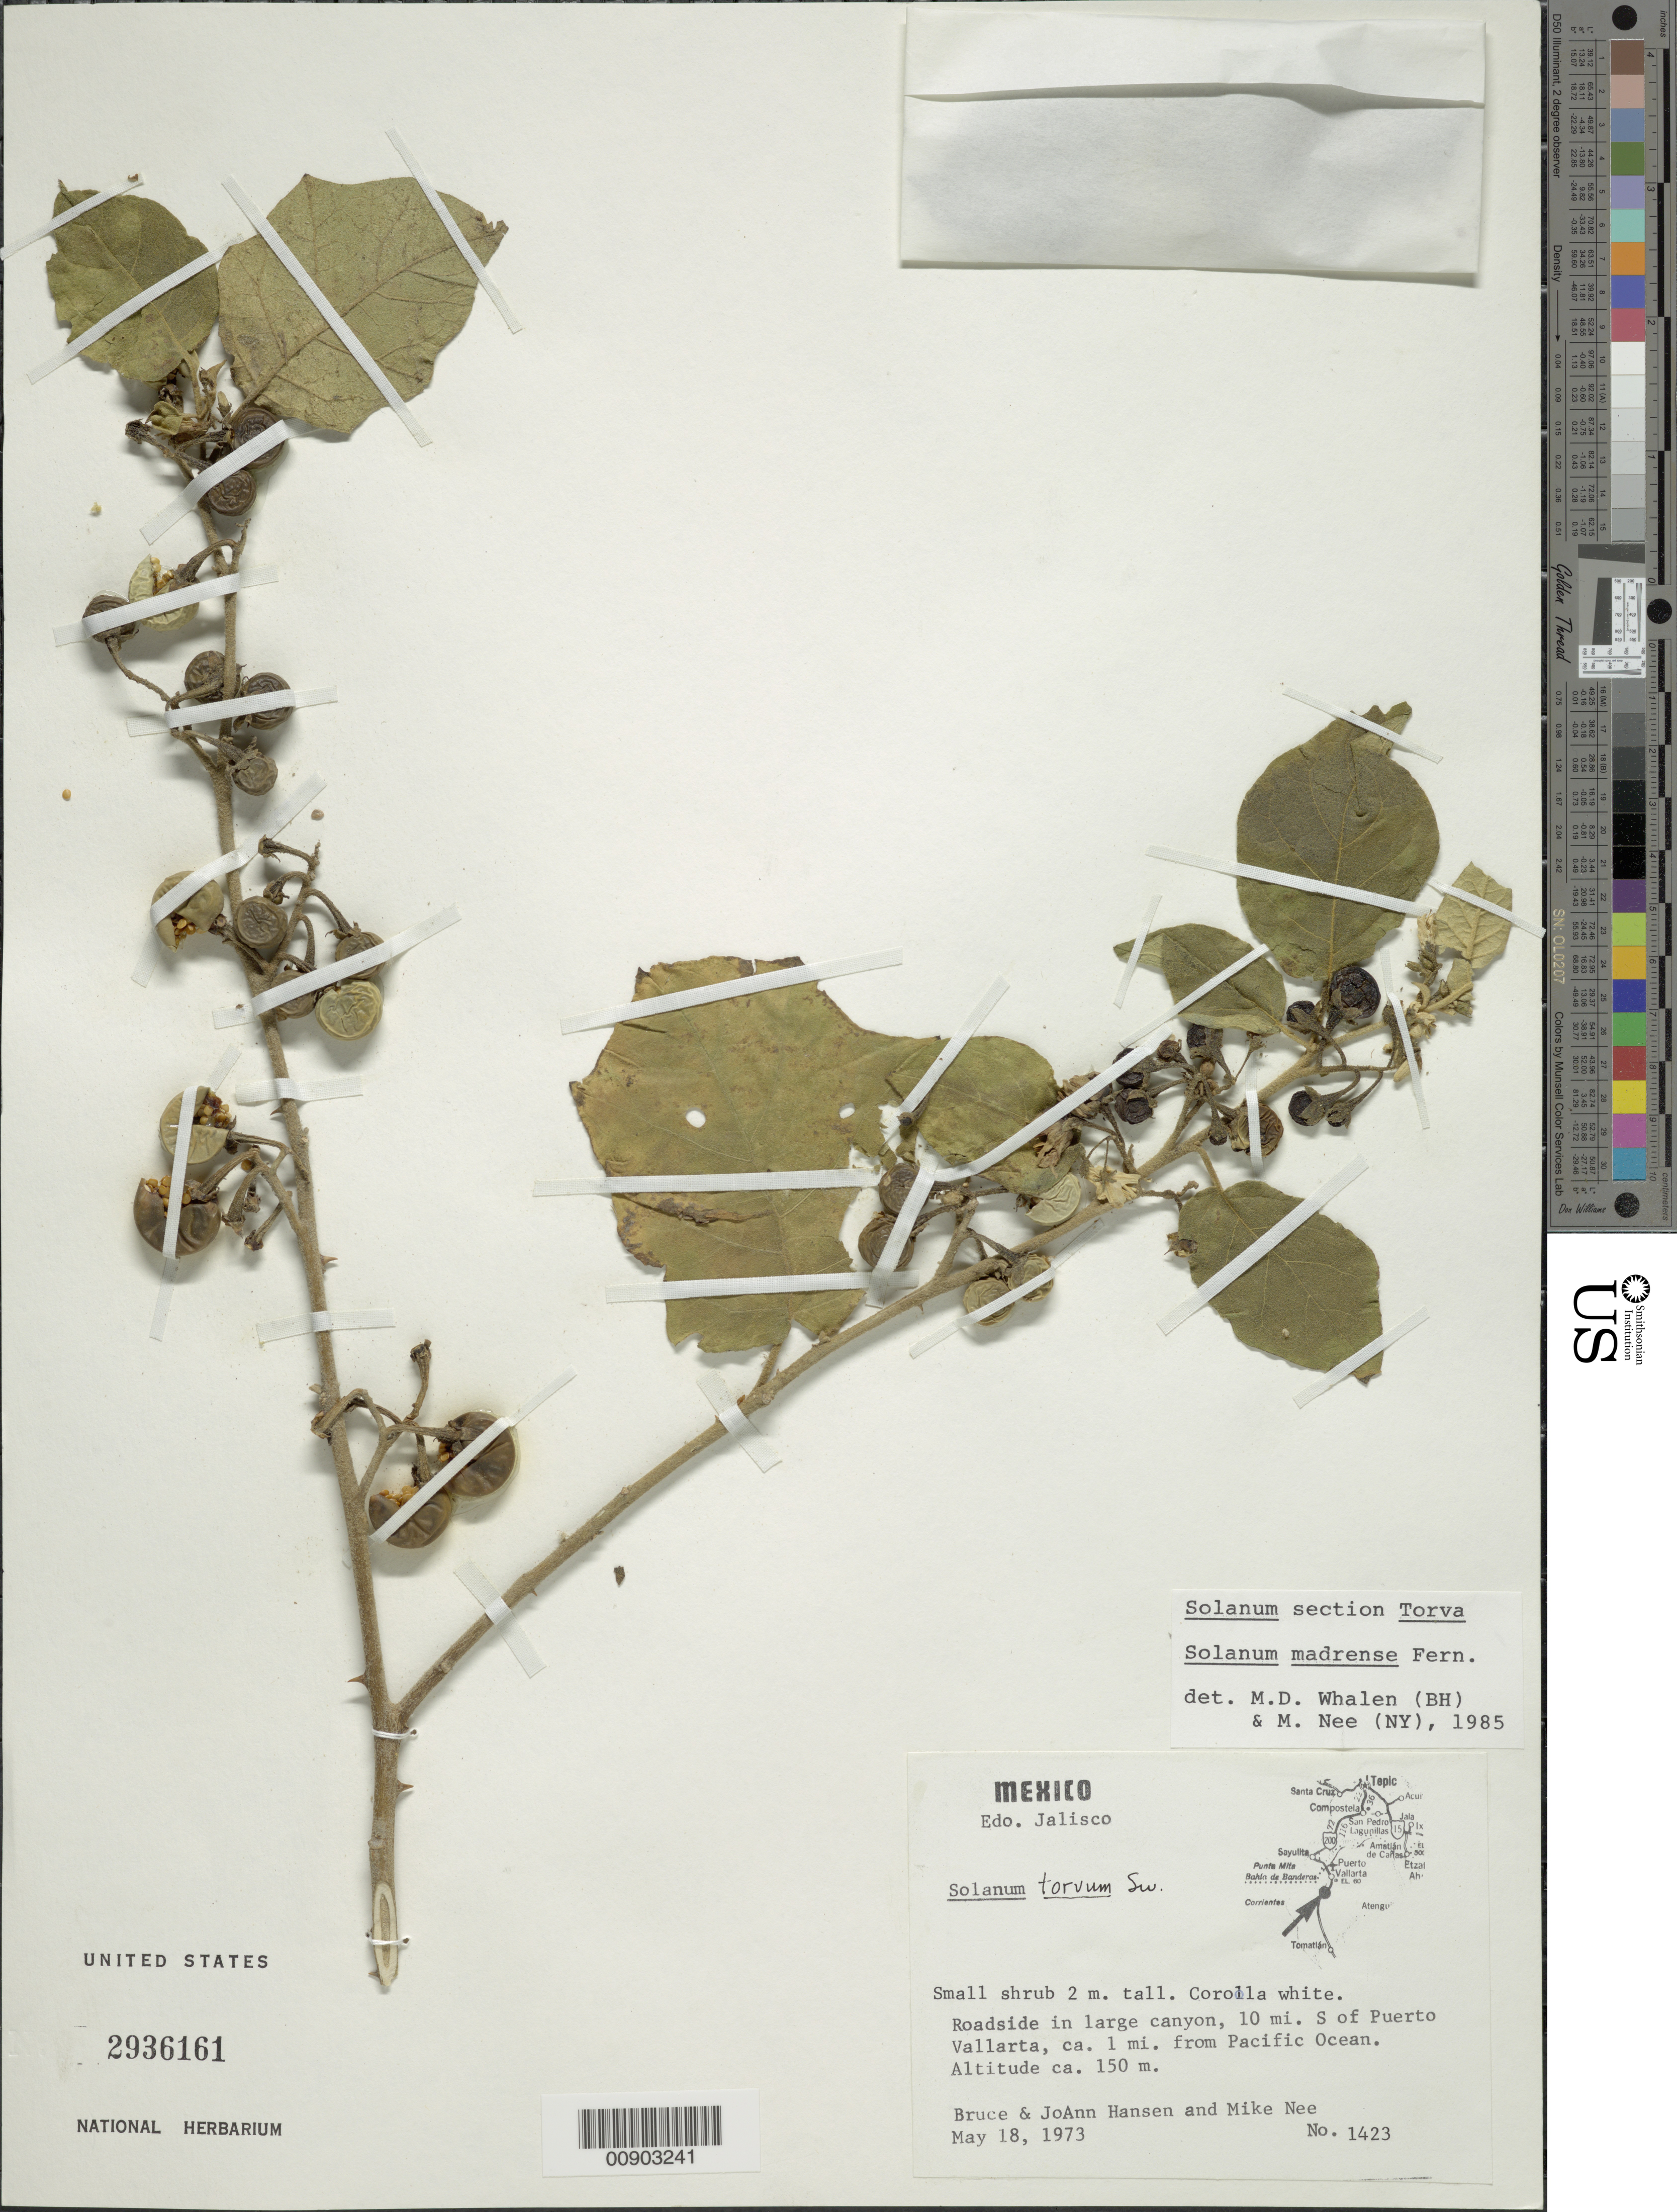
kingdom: Plantae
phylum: Tracheophyta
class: Magnoliopsida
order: Solanales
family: Solanaceae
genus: Solanum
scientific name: Solanum madrense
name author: Fernald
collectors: B. Hansen, J. Hansen & M. Nee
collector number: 1423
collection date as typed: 18 May 1973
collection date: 1973-05-18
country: Mexico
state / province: Jalisco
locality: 10 mi. S of Puerto Vallarta, ca. 1 mi. from Pacific Ocean.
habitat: Roadside in large canyon.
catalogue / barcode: US 2936161